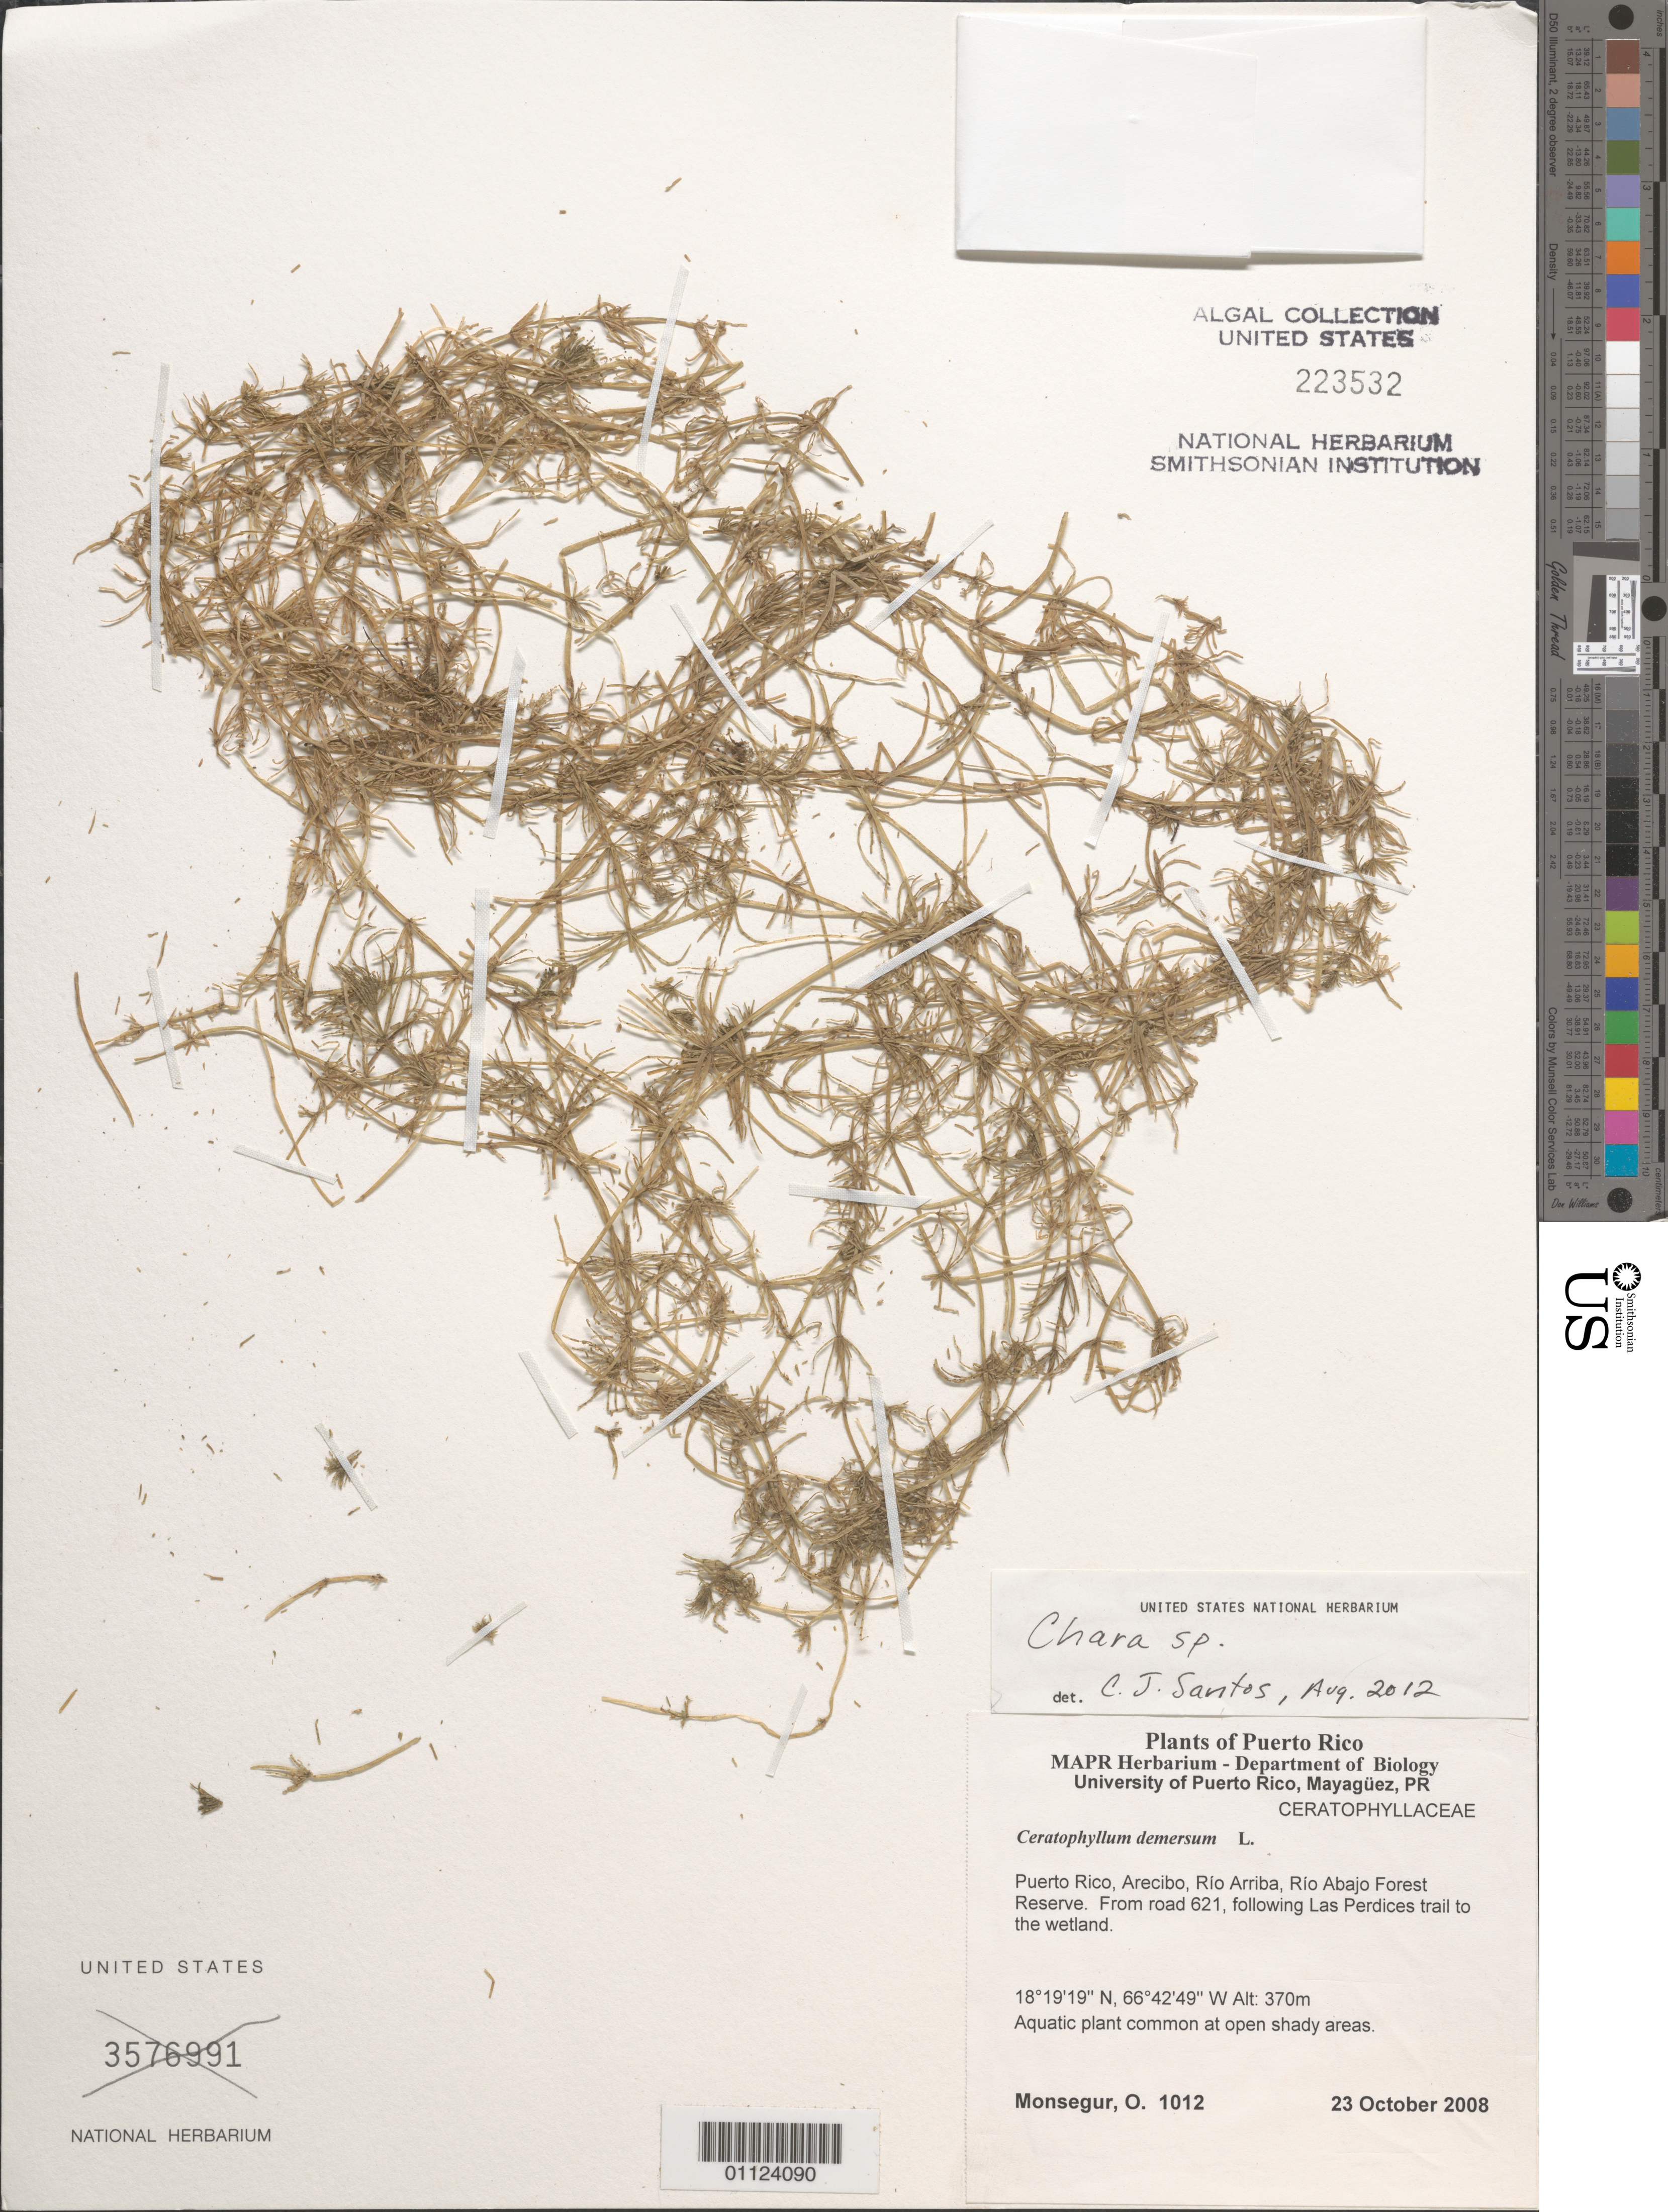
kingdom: Plantae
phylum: Tracheophyta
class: Magnoliopsida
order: Ceratophyllales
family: Ceratophyllaceae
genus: Ceratophyllum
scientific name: Ceratophyllum demersum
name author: L.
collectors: O. Monsegur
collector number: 1012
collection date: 2008-10-23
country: Puerto Rico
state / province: Arecibo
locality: Río Arriba, Río Abajo Forest Reserve; from Road 621, following Las Perdices trail to the wetland.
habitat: Common at open shady areas.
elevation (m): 370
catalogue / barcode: US 223532